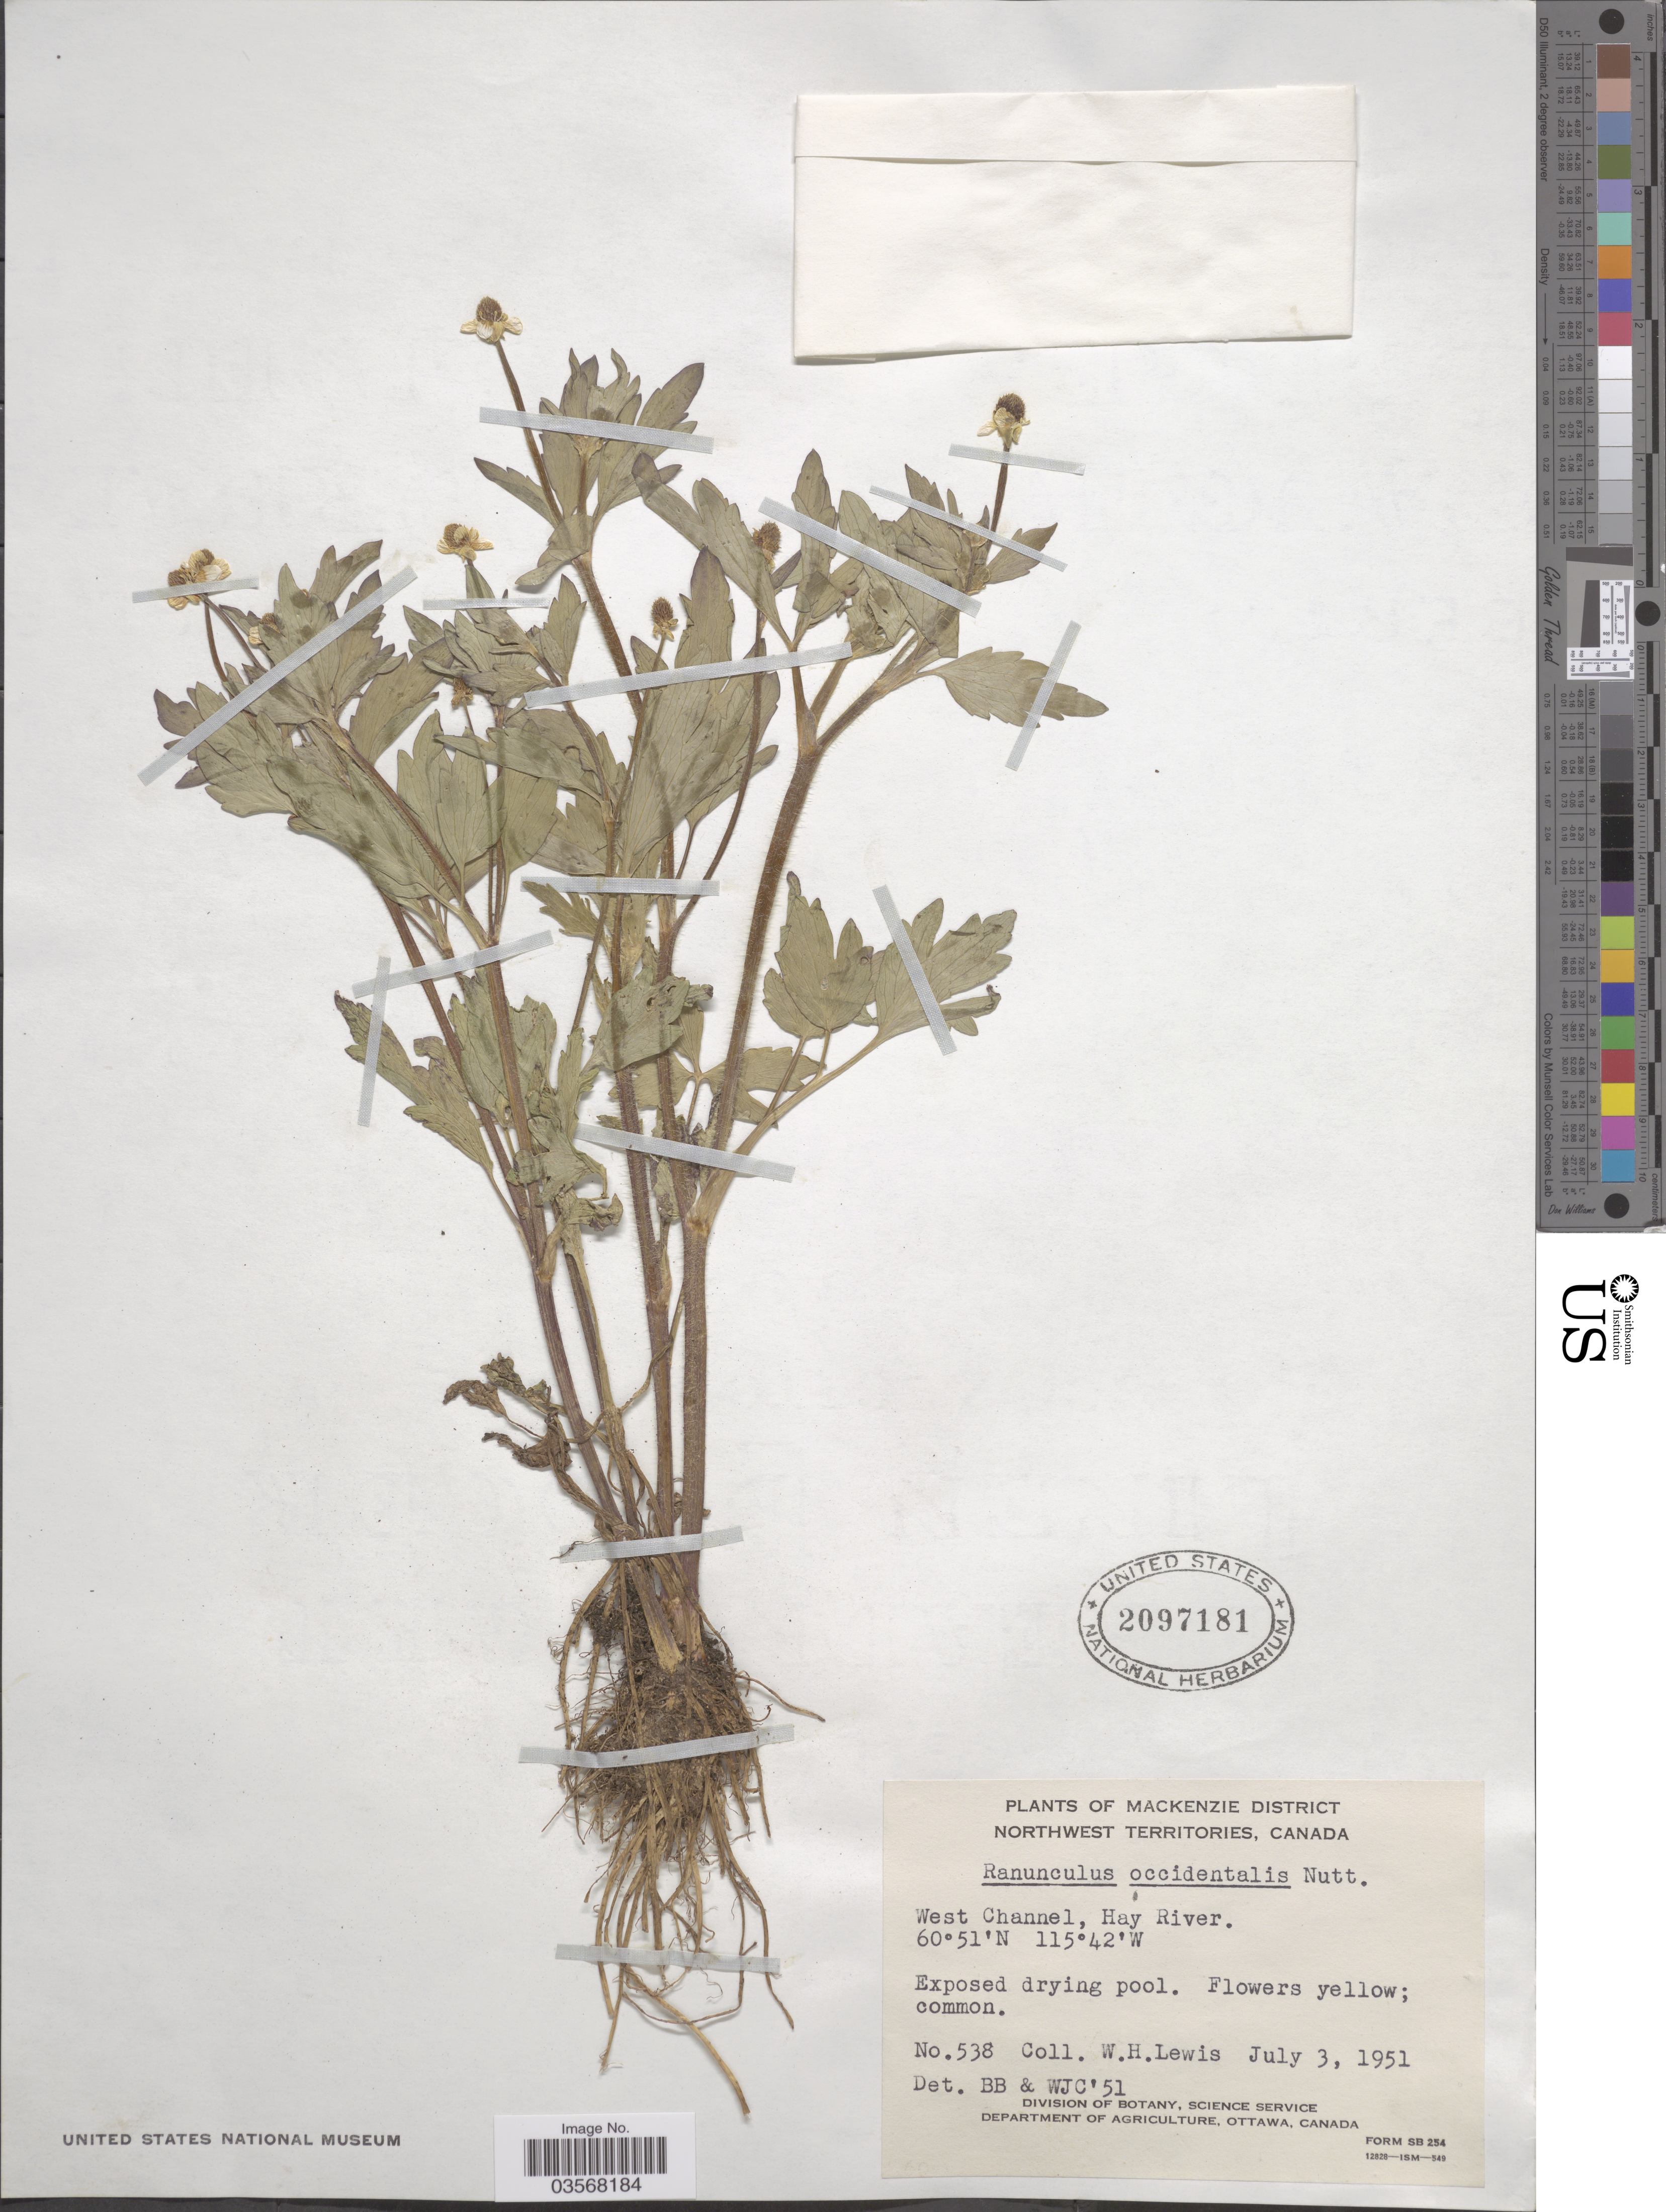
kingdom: Plantae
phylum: Tracheophyta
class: Magnoliopsida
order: Ranunculales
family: Ranunculaceae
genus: Ranunculus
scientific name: Ranunculus macounii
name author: Britton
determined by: Boivin, Joseph R. B.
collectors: W. H. Lewis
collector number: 538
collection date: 1951-07-03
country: Canada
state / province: Northwest Territories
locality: Mackenzie District. West Channel, Hay River.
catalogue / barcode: US 2097181